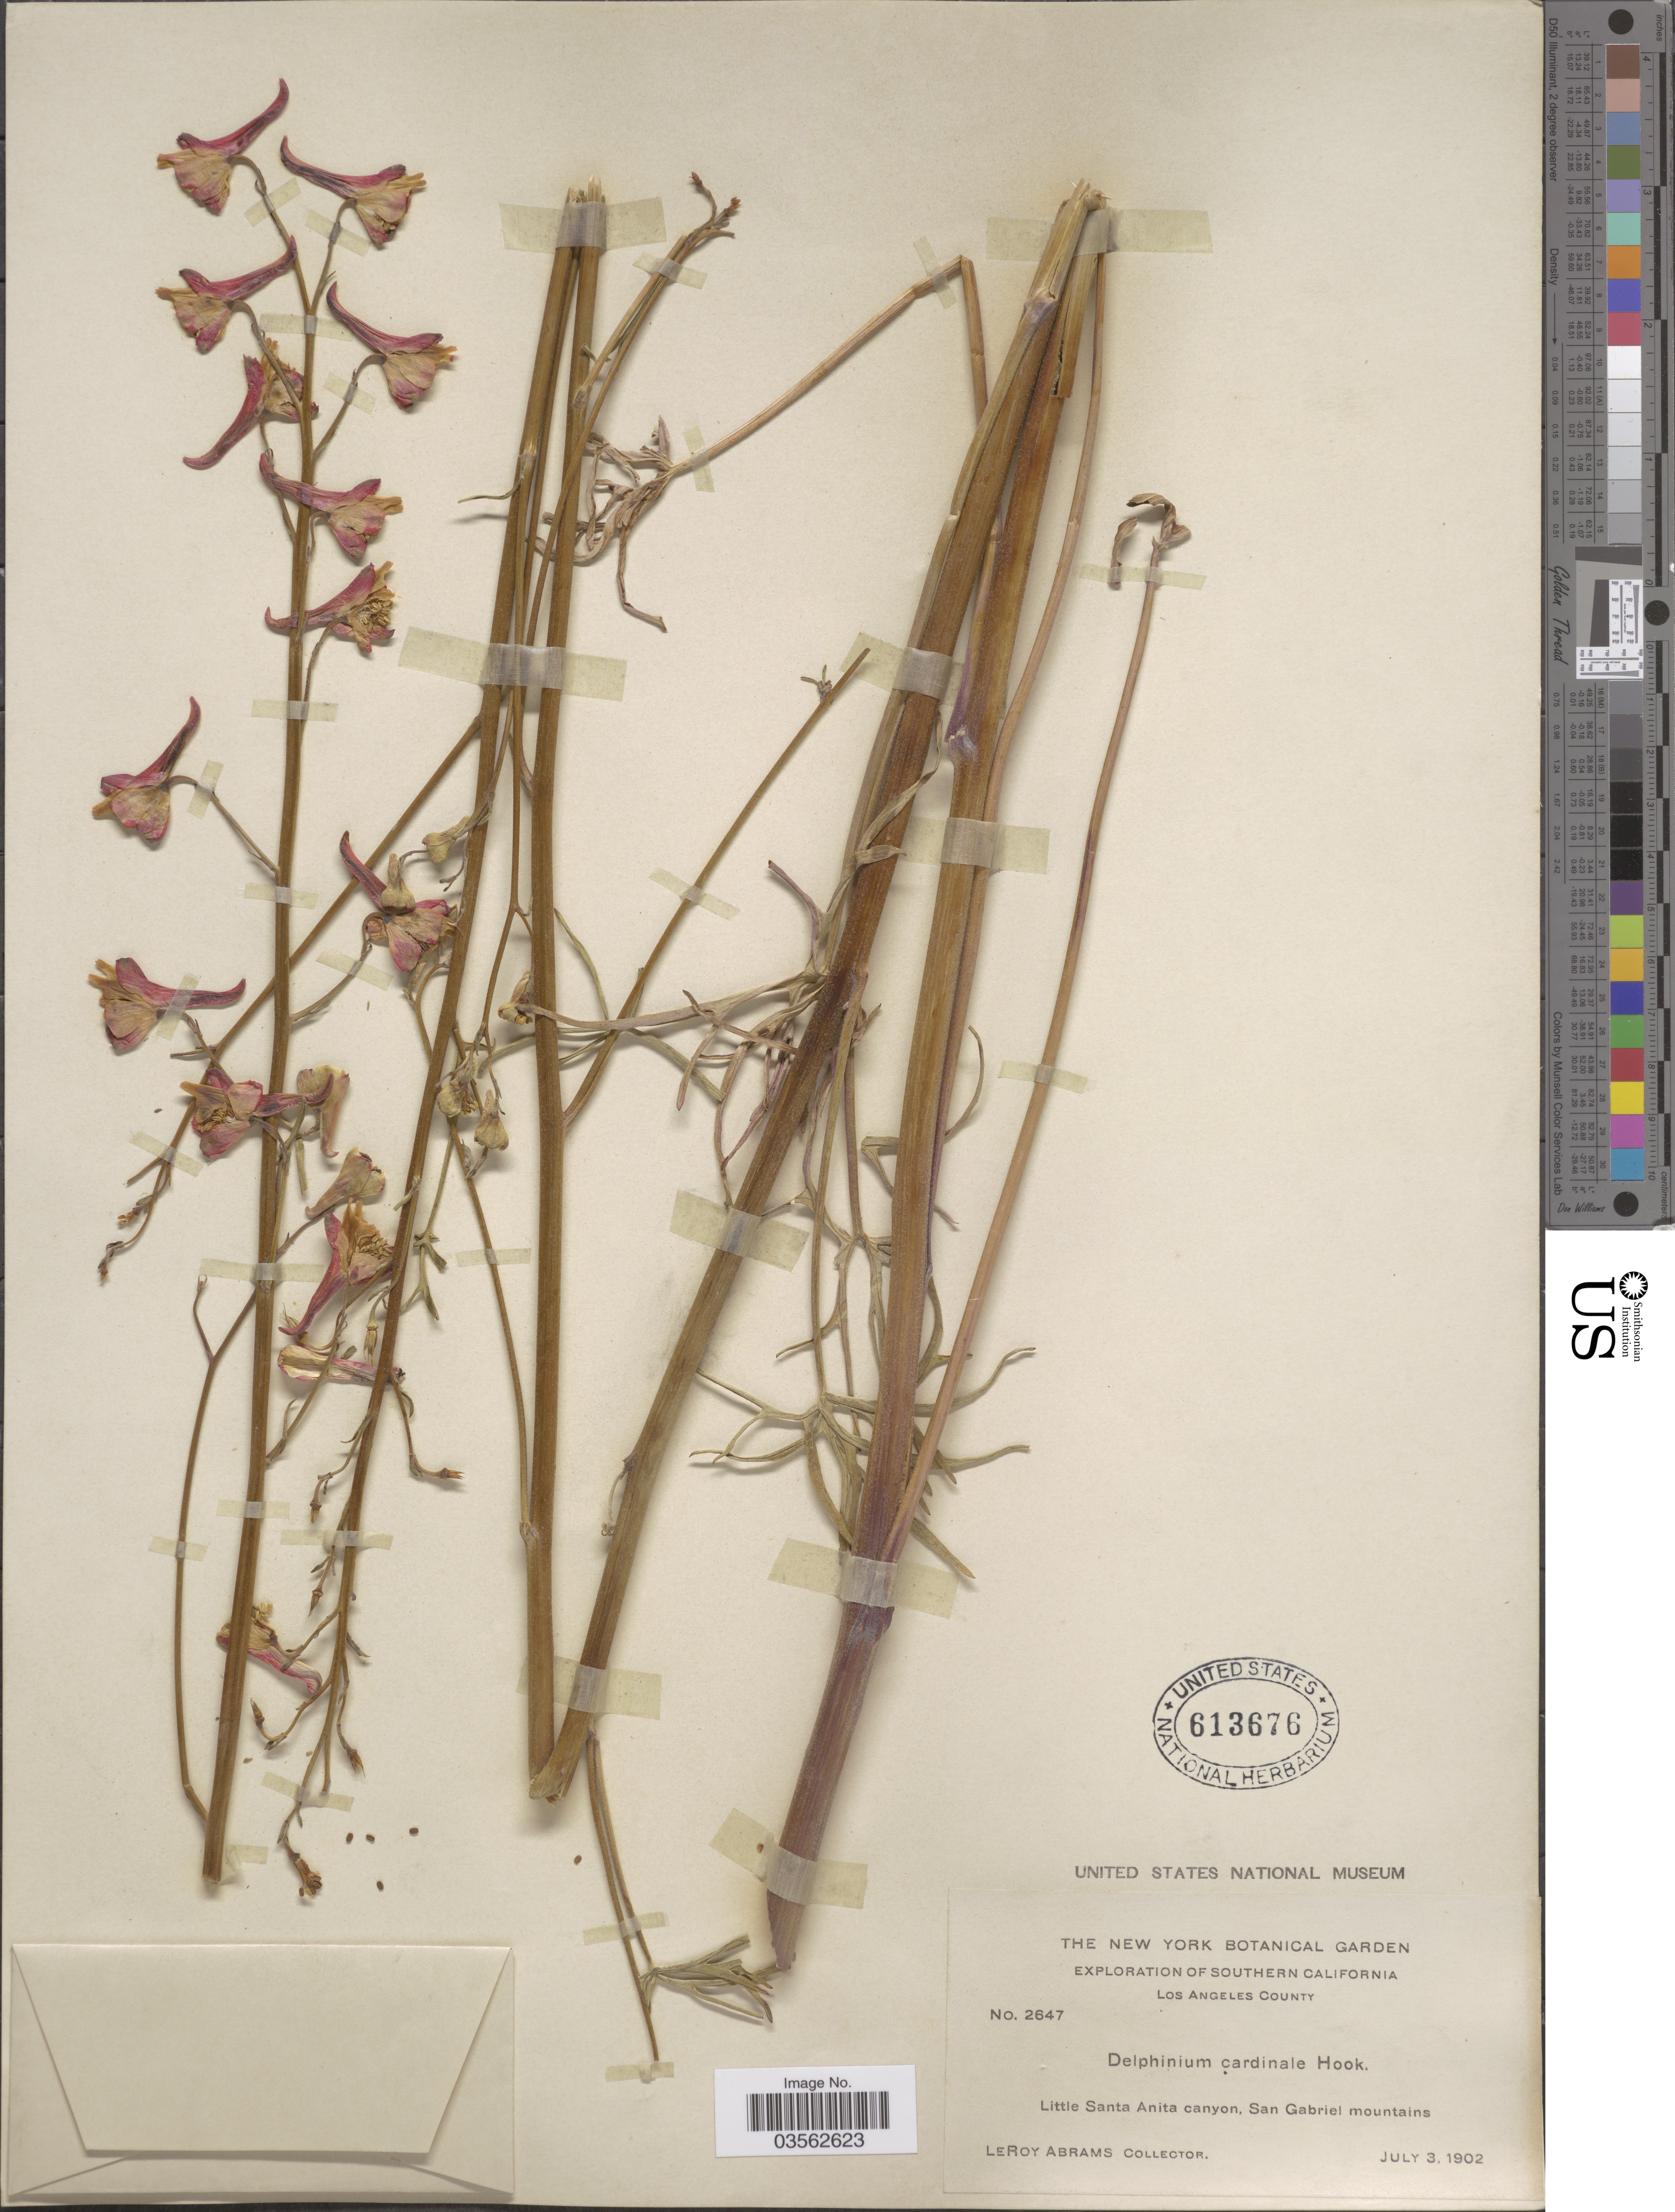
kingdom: Plantae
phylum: Tracheophyta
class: Magnoliopsida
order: Ranunculales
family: Ranunculaceae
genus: Delphinium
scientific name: Delphinium cardinale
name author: Hook.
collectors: L. Abrams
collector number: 2647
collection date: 1902-07-03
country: United States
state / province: California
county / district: Los Angeles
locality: Southern California. Los Angeles County. Little Santa Anita canyon, San Gabriel mountains.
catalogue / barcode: US 613676